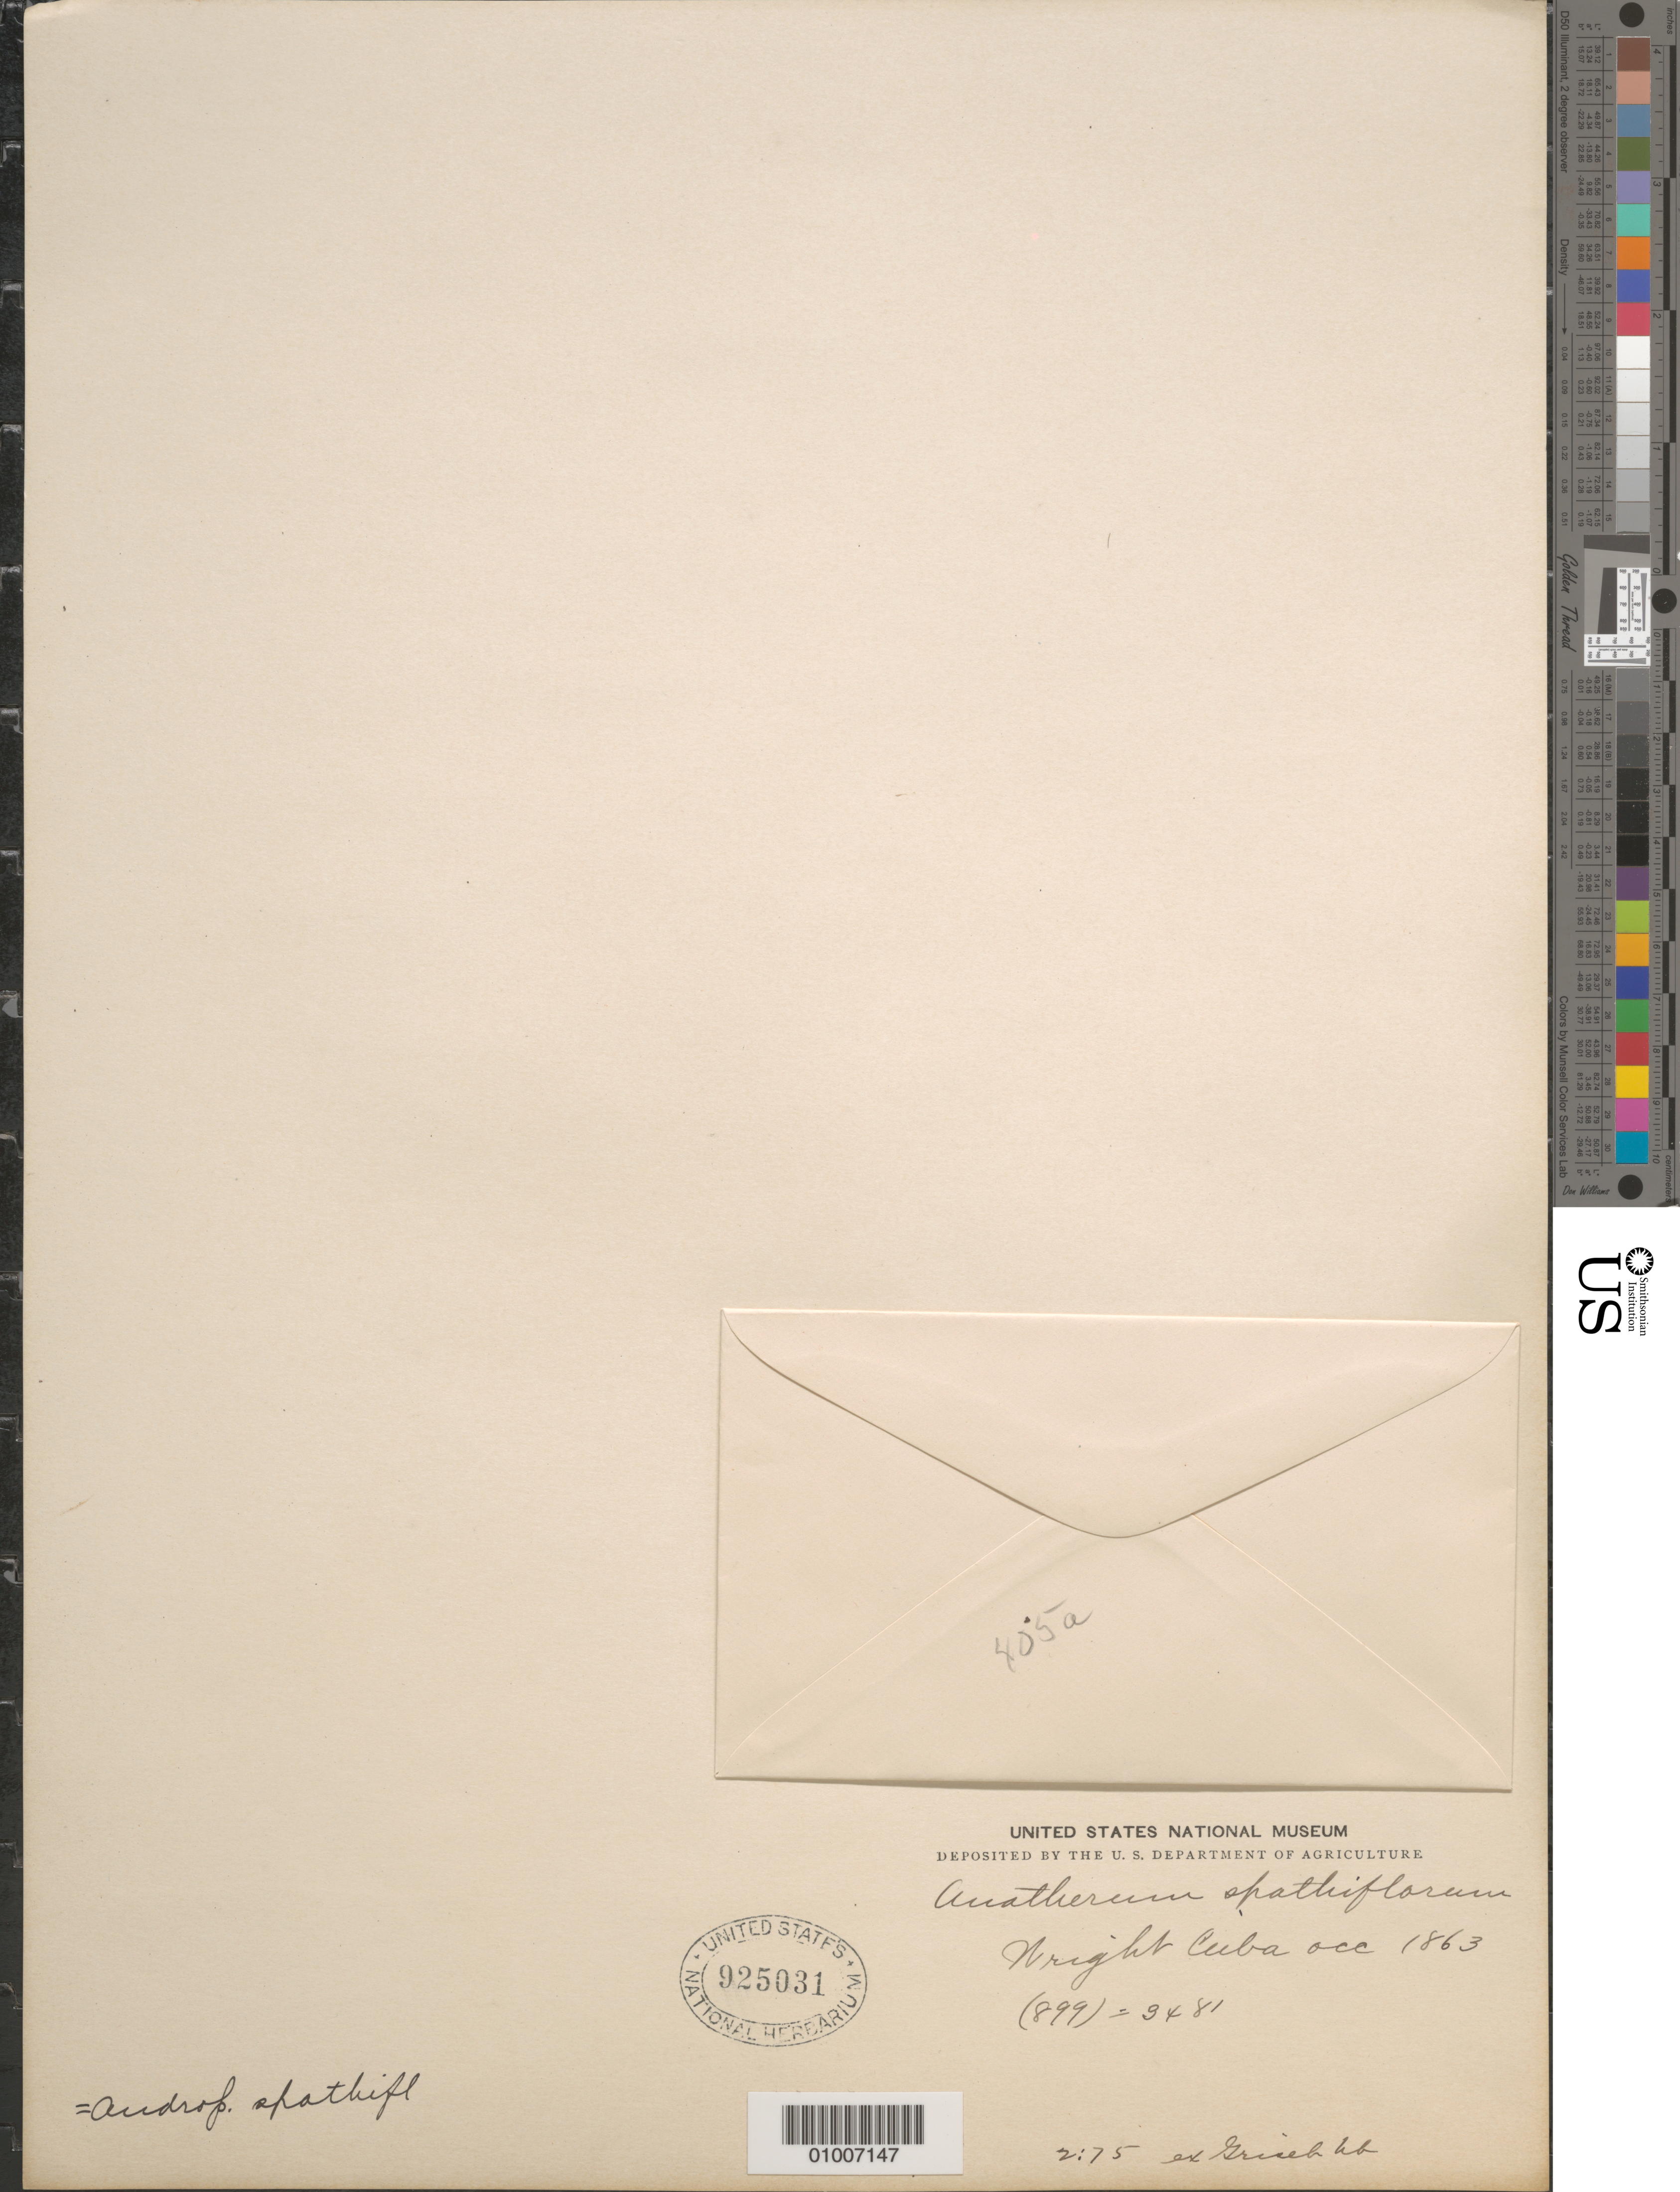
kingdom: Plantae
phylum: Tracheophyta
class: Liliopsida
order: Poales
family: Poaceae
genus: Hypogynium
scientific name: Hypogynium virgatum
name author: (Desv. ex Ham.) Dandy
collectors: C. Wright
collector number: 899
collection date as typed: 1863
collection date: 1863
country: Cuba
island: Cuba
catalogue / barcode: US 925031